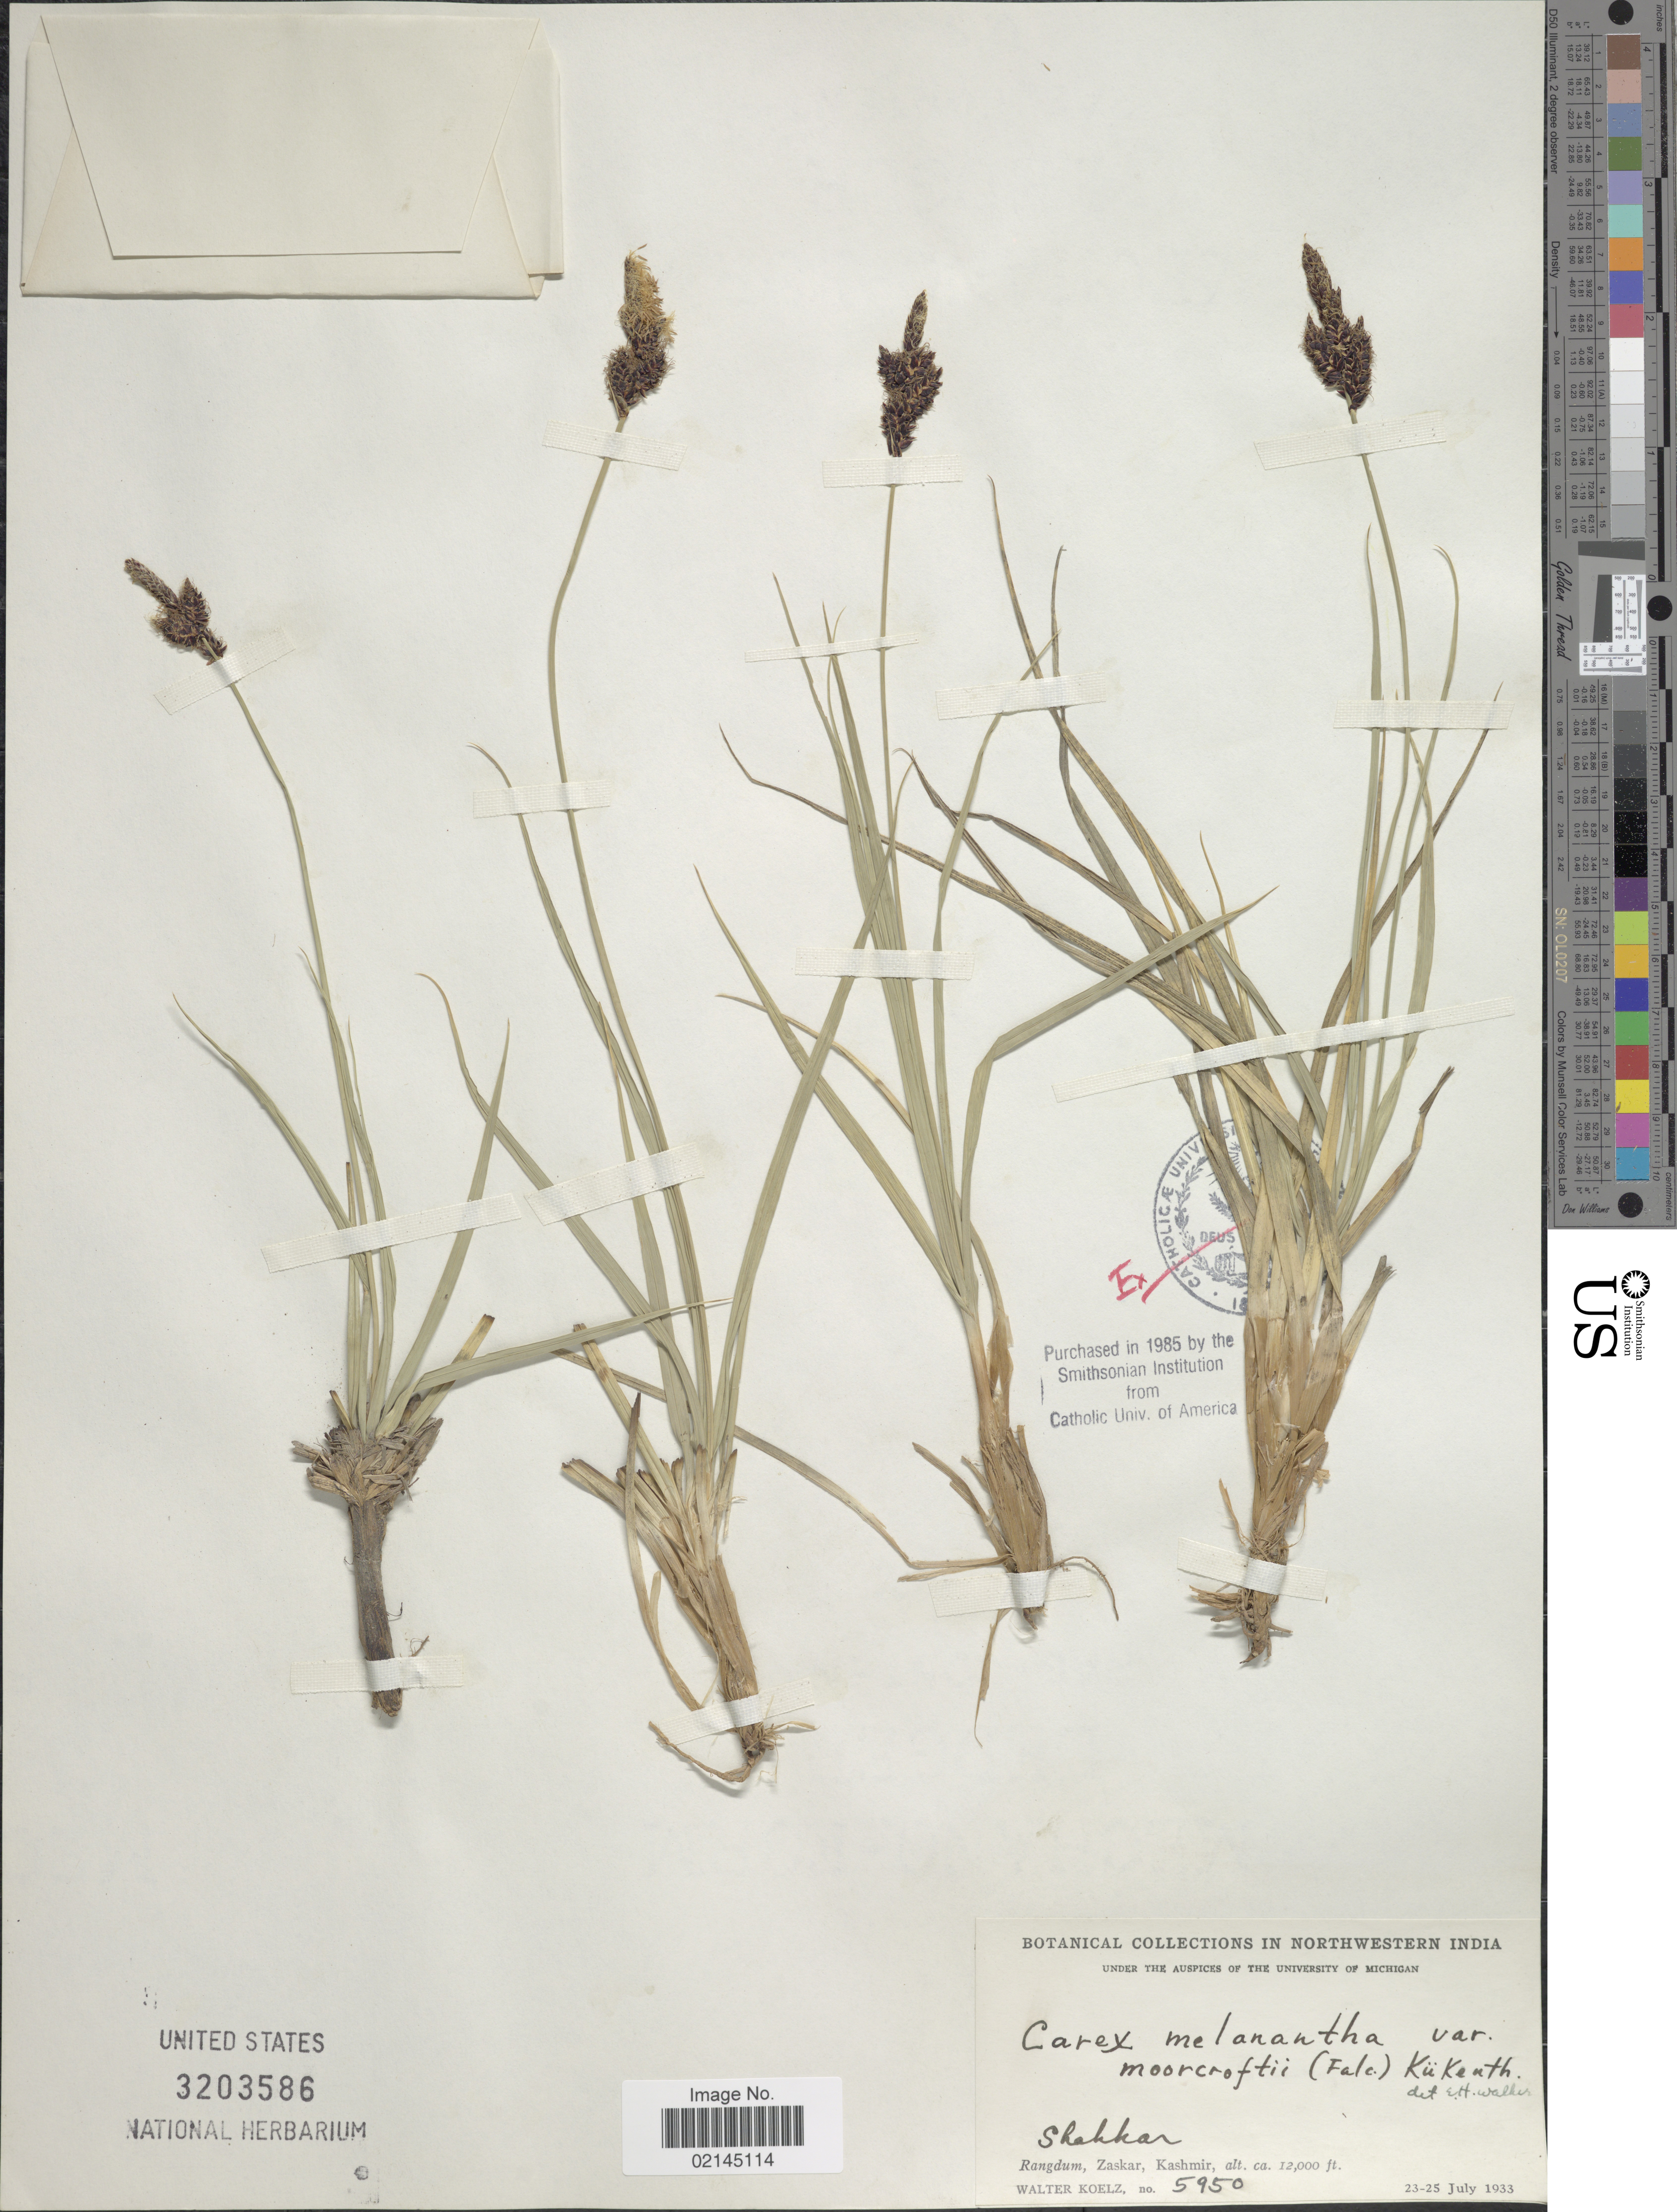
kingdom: Plantae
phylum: Tracheophyta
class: Liliopsida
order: Poales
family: Cyperaceae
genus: Carex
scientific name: Carex melanantha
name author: C.A. Mey.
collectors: W. N. Koelz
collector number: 5950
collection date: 1933-07-23/1933-07-25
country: India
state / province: Jammu and Kashmir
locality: Northwestern India, Shakkar, Rangdum, Zaskar, Kashmir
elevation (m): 3658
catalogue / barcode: US 3203586